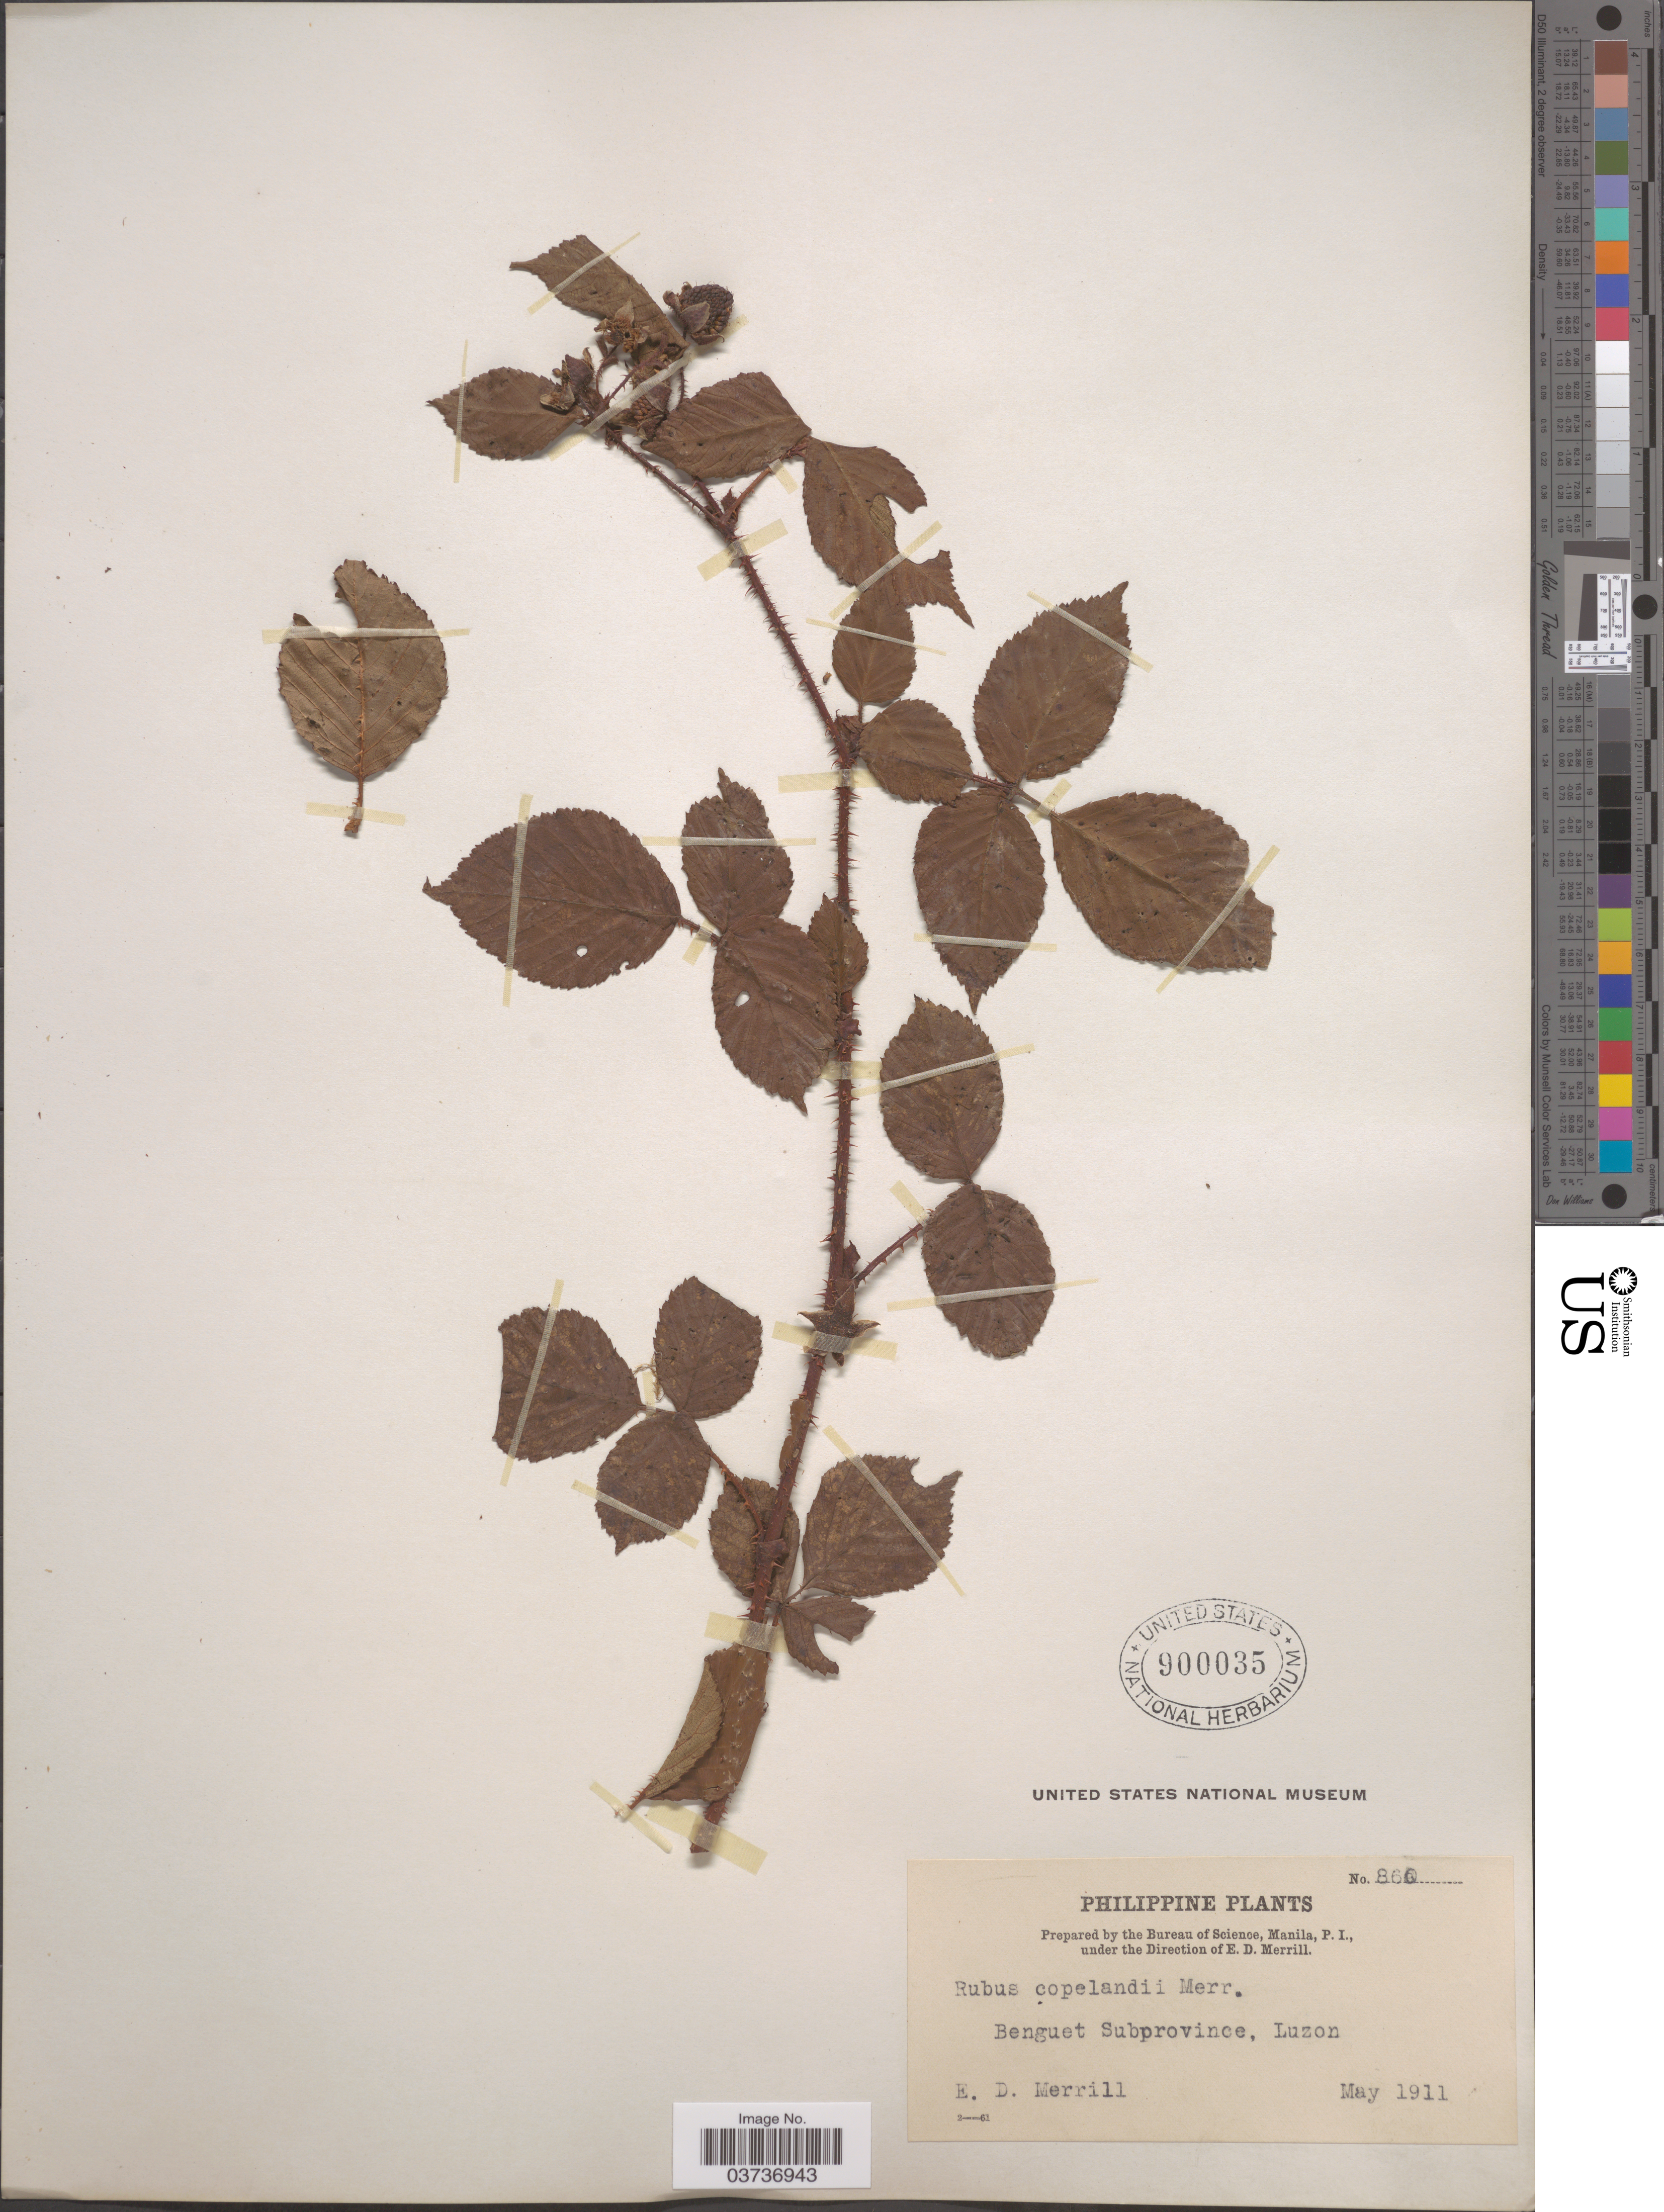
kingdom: Plantae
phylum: Tracheophyta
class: Magnoliopsida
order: Rosales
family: Rosaceae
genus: Rubus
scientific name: Rubus copelandii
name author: Merr.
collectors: E. D. Merrill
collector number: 860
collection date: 1911-05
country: Philippines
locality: Benguet Subprovince. Luzon.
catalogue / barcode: US 900035